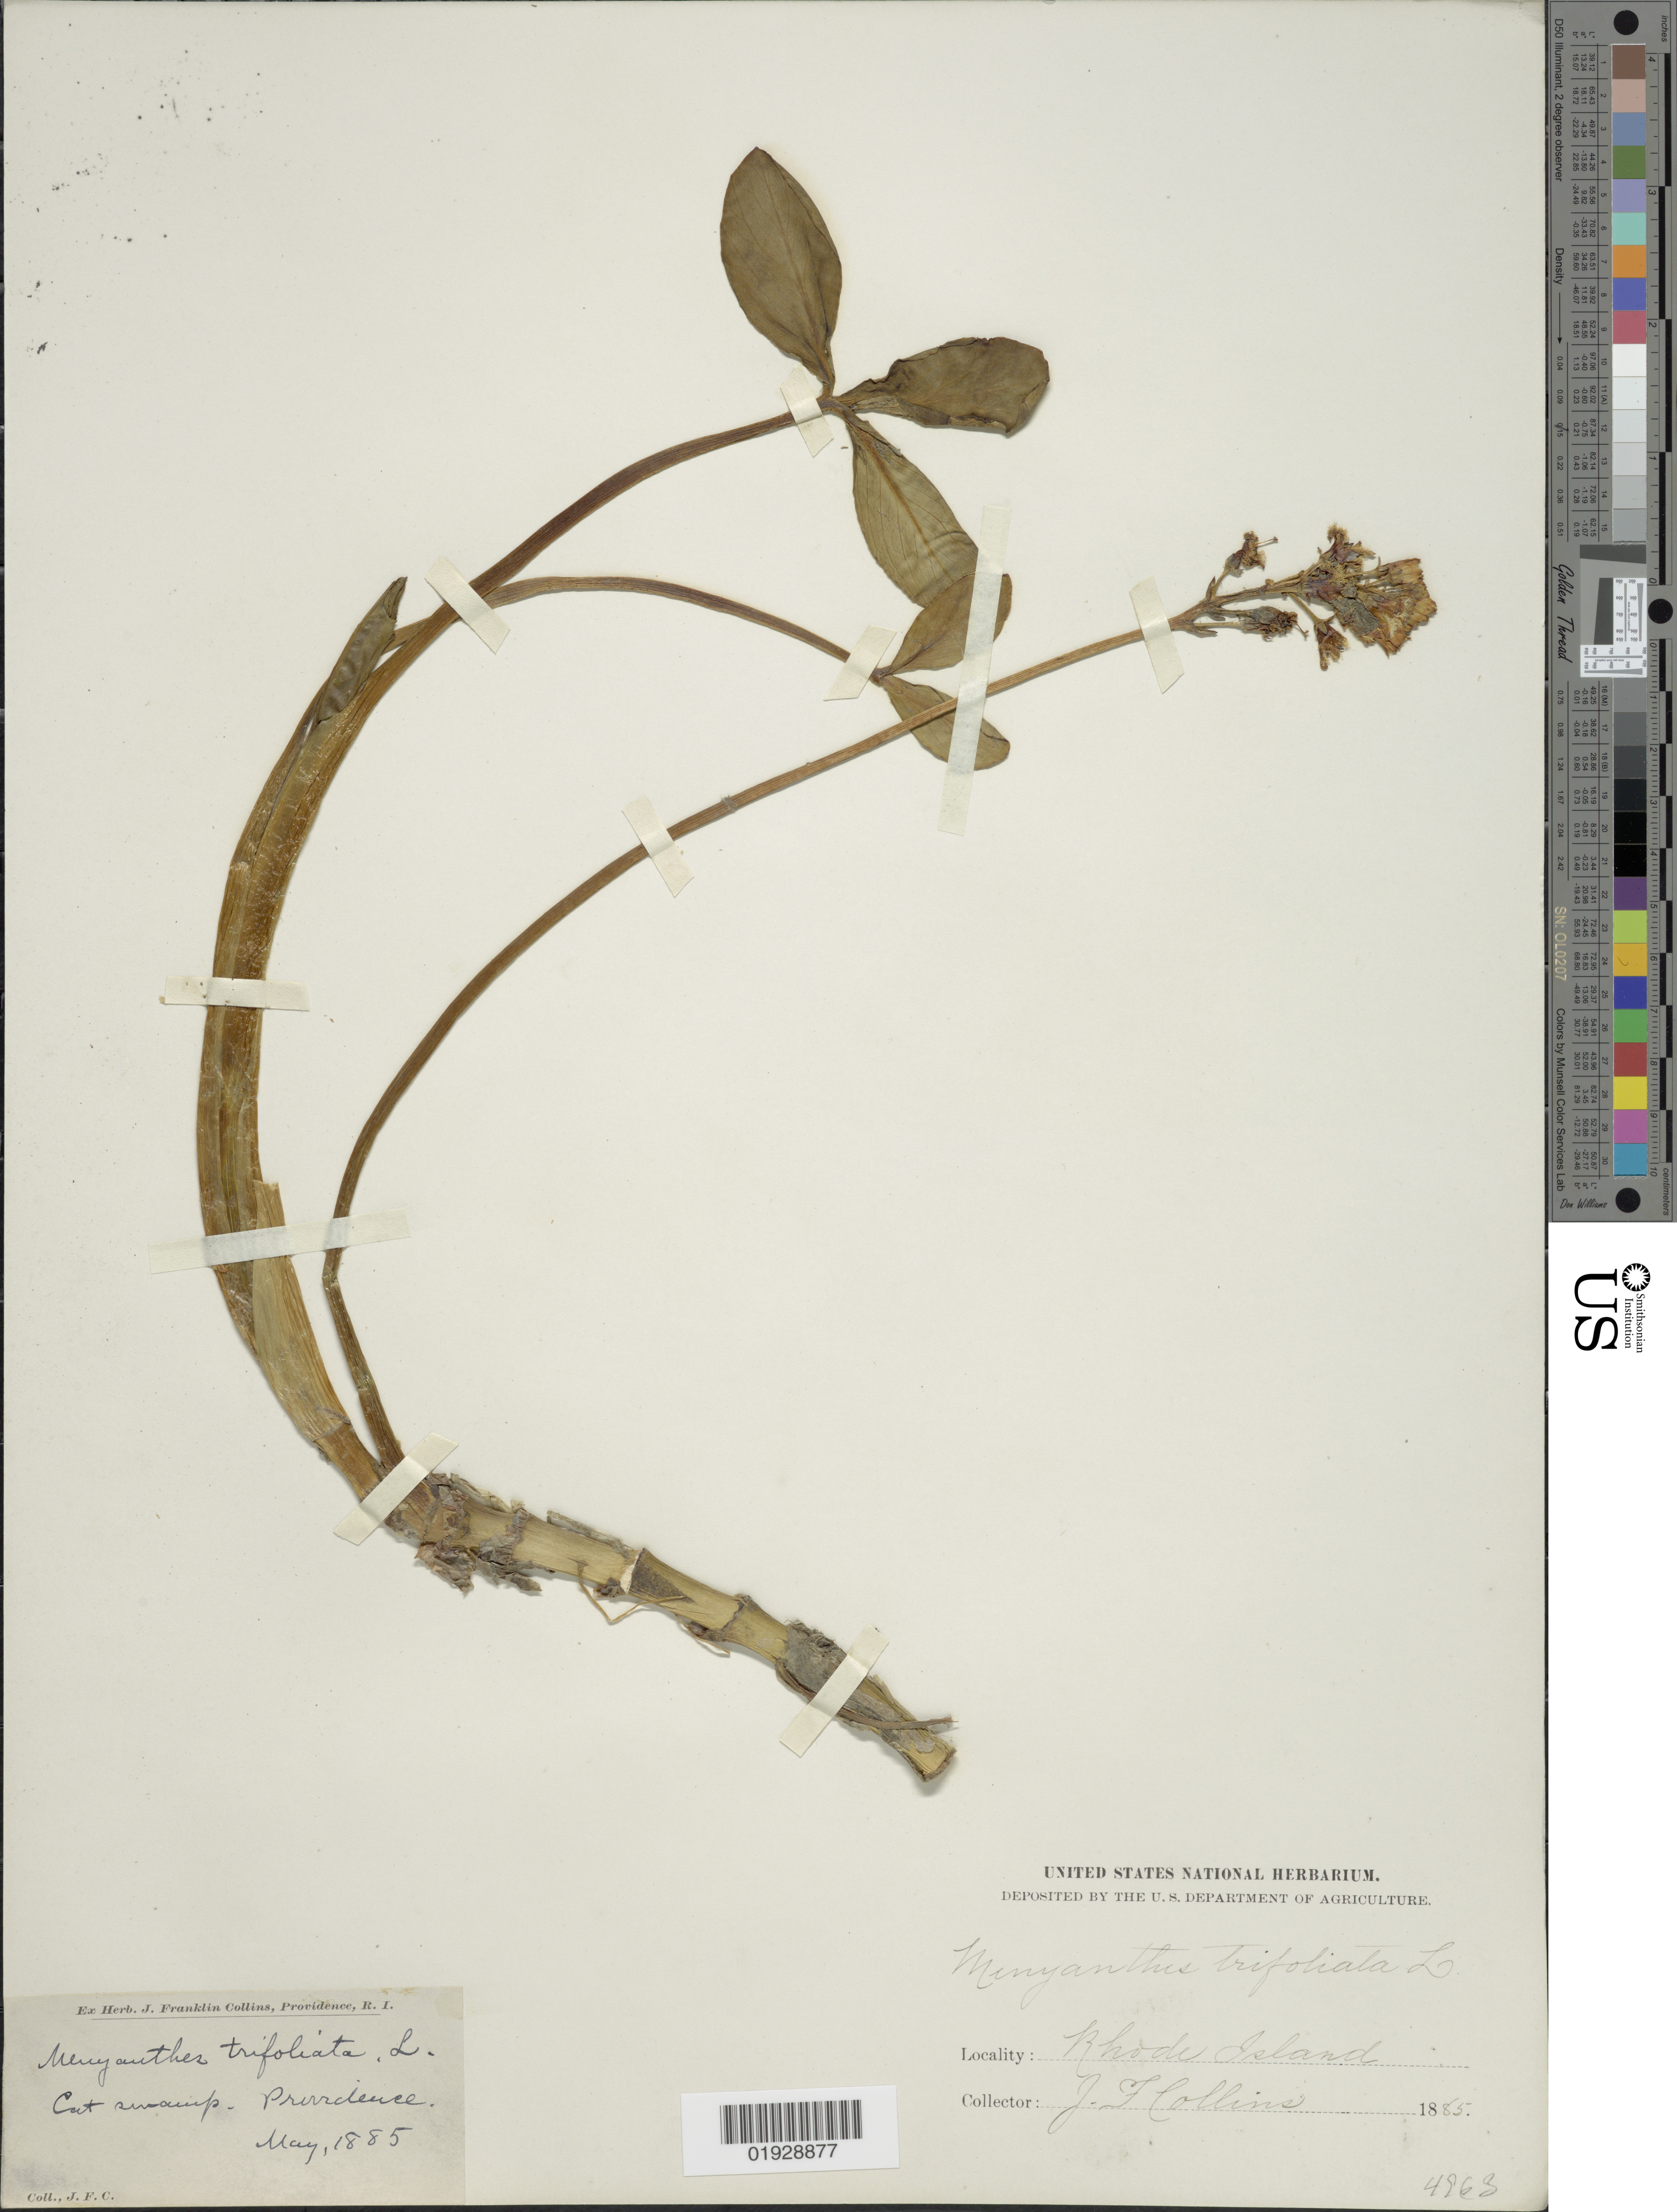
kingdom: Plantae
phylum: Tracheophyta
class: Magnoliopsida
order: Asterales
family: Menyanthaceae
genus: Menyanthes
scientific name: Menyanthes trifoliata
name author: L.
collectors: J. Collins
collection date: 1885-05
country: United States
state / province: Rhode Island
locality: Cat swamp, Providence.